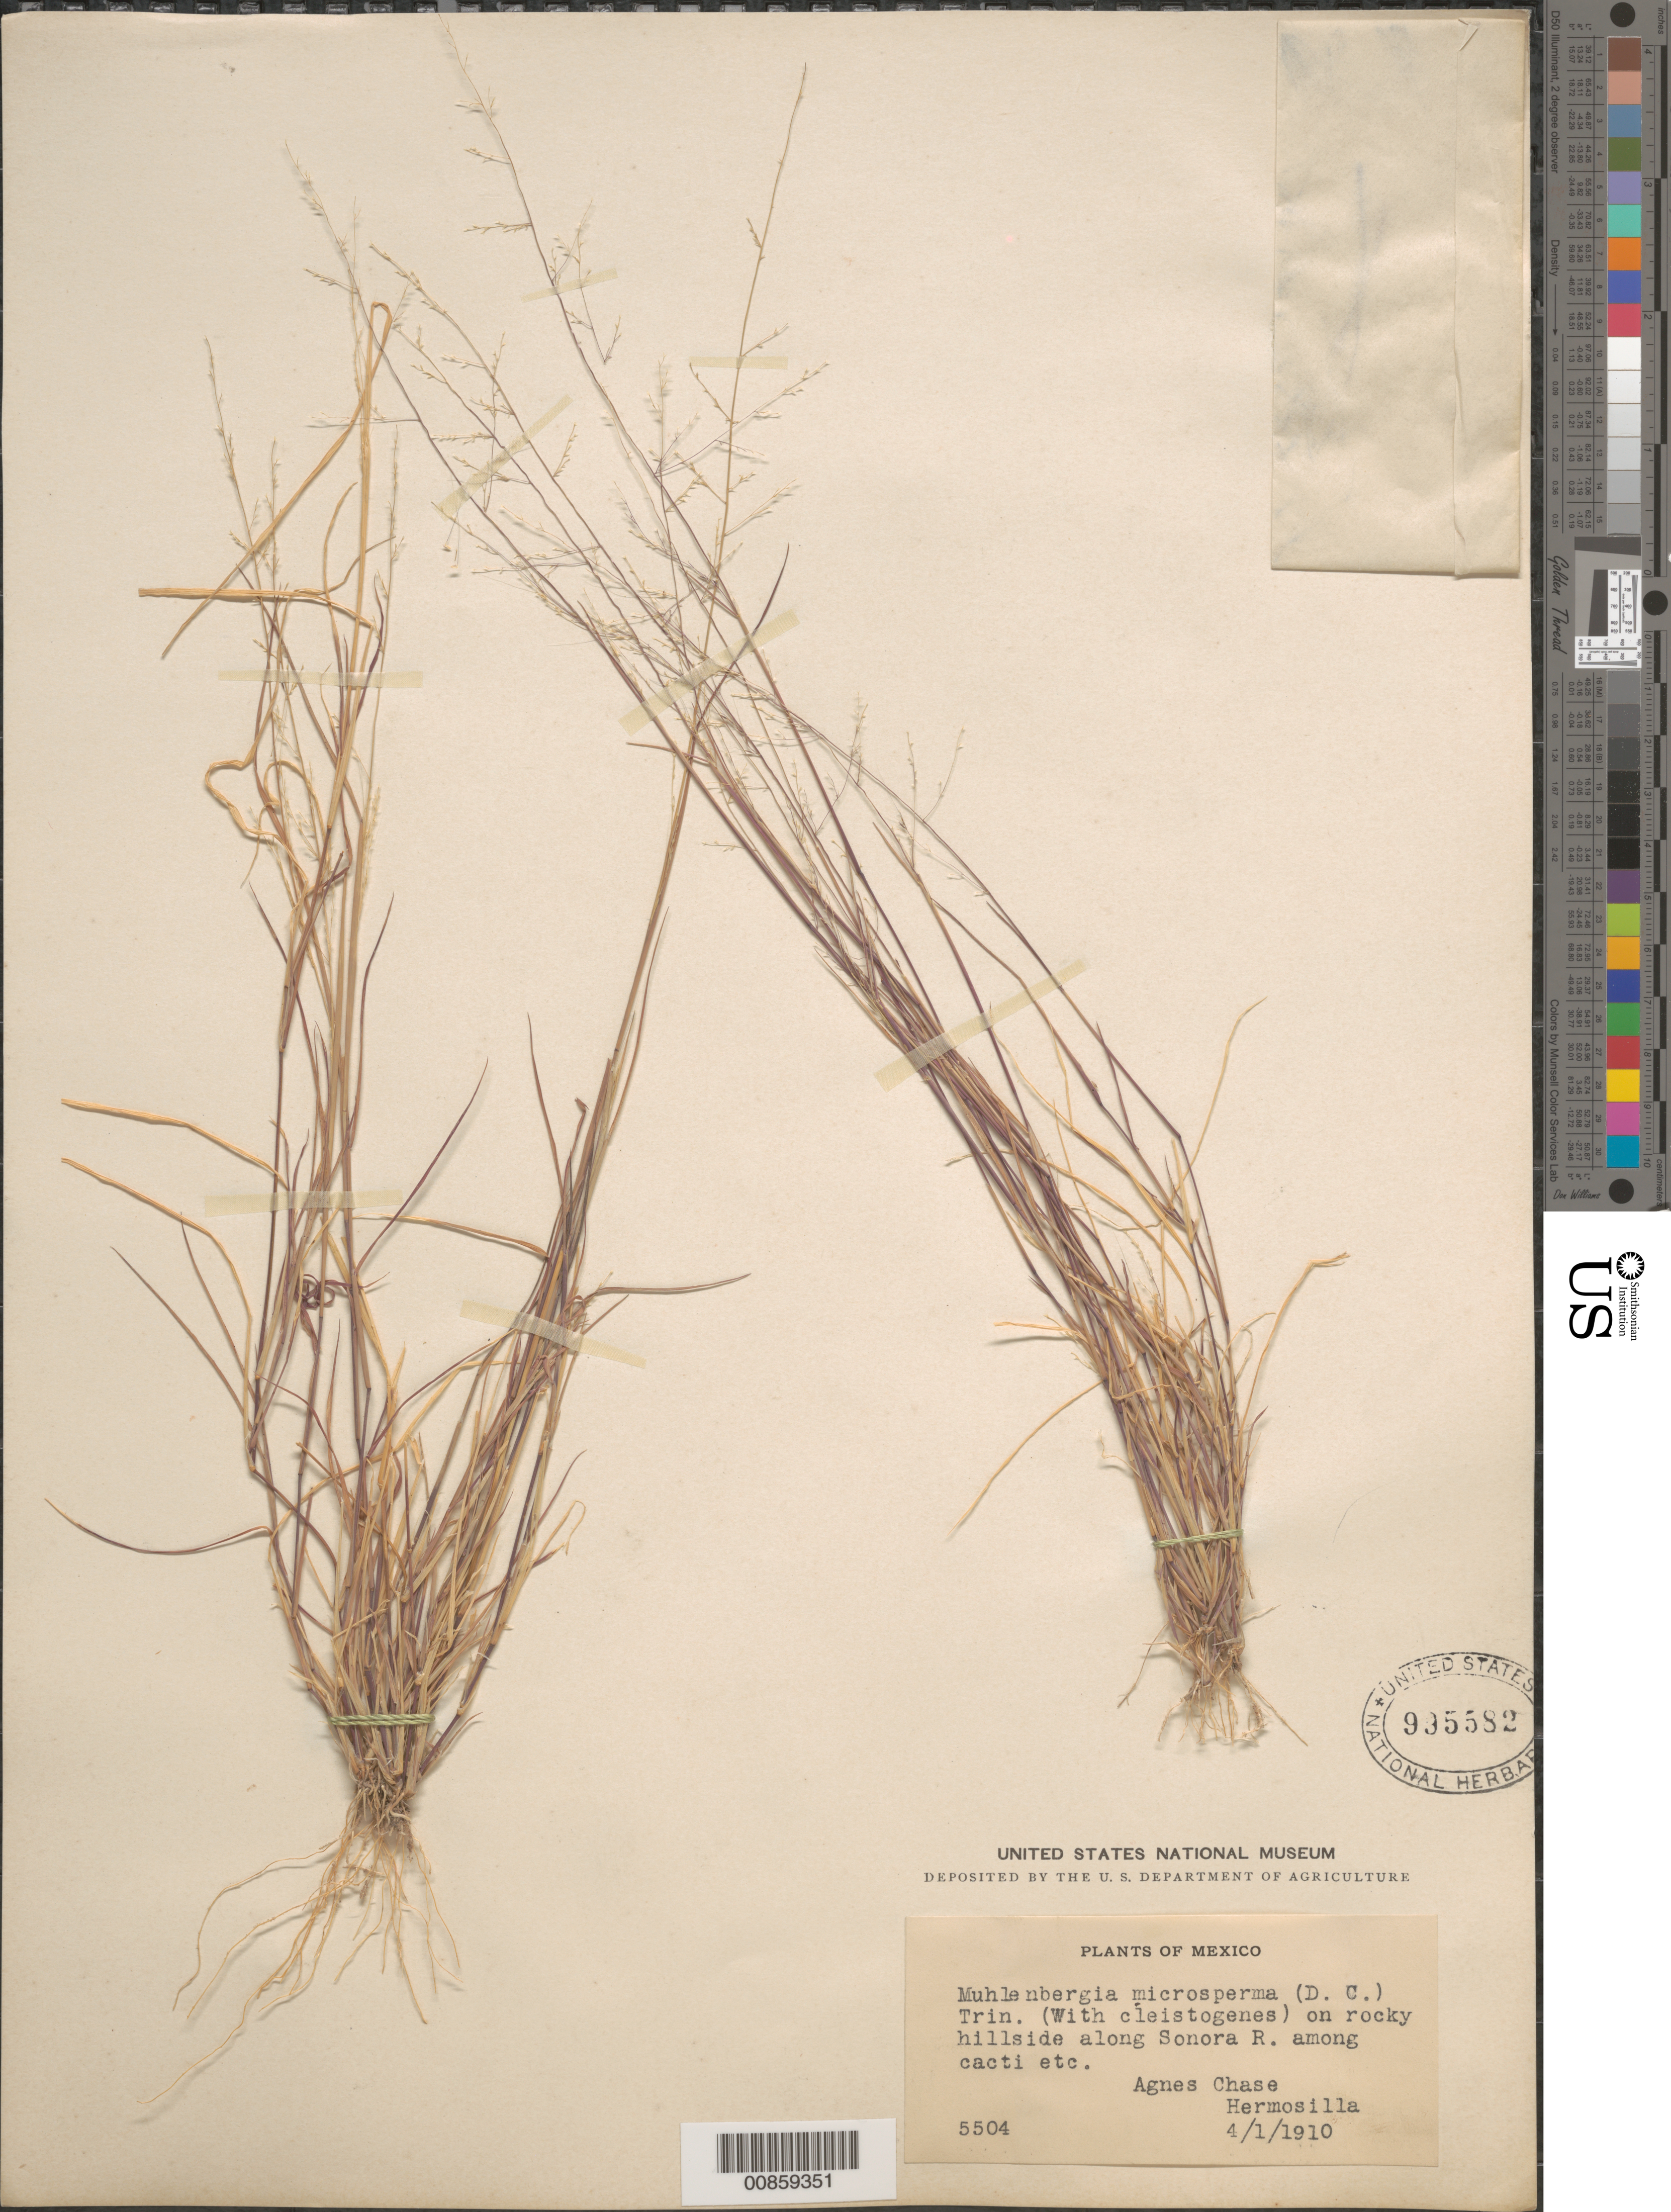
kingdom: Plantae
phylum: Tracheophyta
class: Liliopsida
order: Poales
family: Poaceae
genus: Muhlenbergia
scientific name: Muhlenbergia microsperma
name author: (DC.) Kunth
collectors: A. Chase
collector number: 5504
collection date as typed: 04 Jan 1910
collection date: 1910-01-04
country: Mexico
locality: Rocky hills along Sonora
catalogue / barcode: US 995582